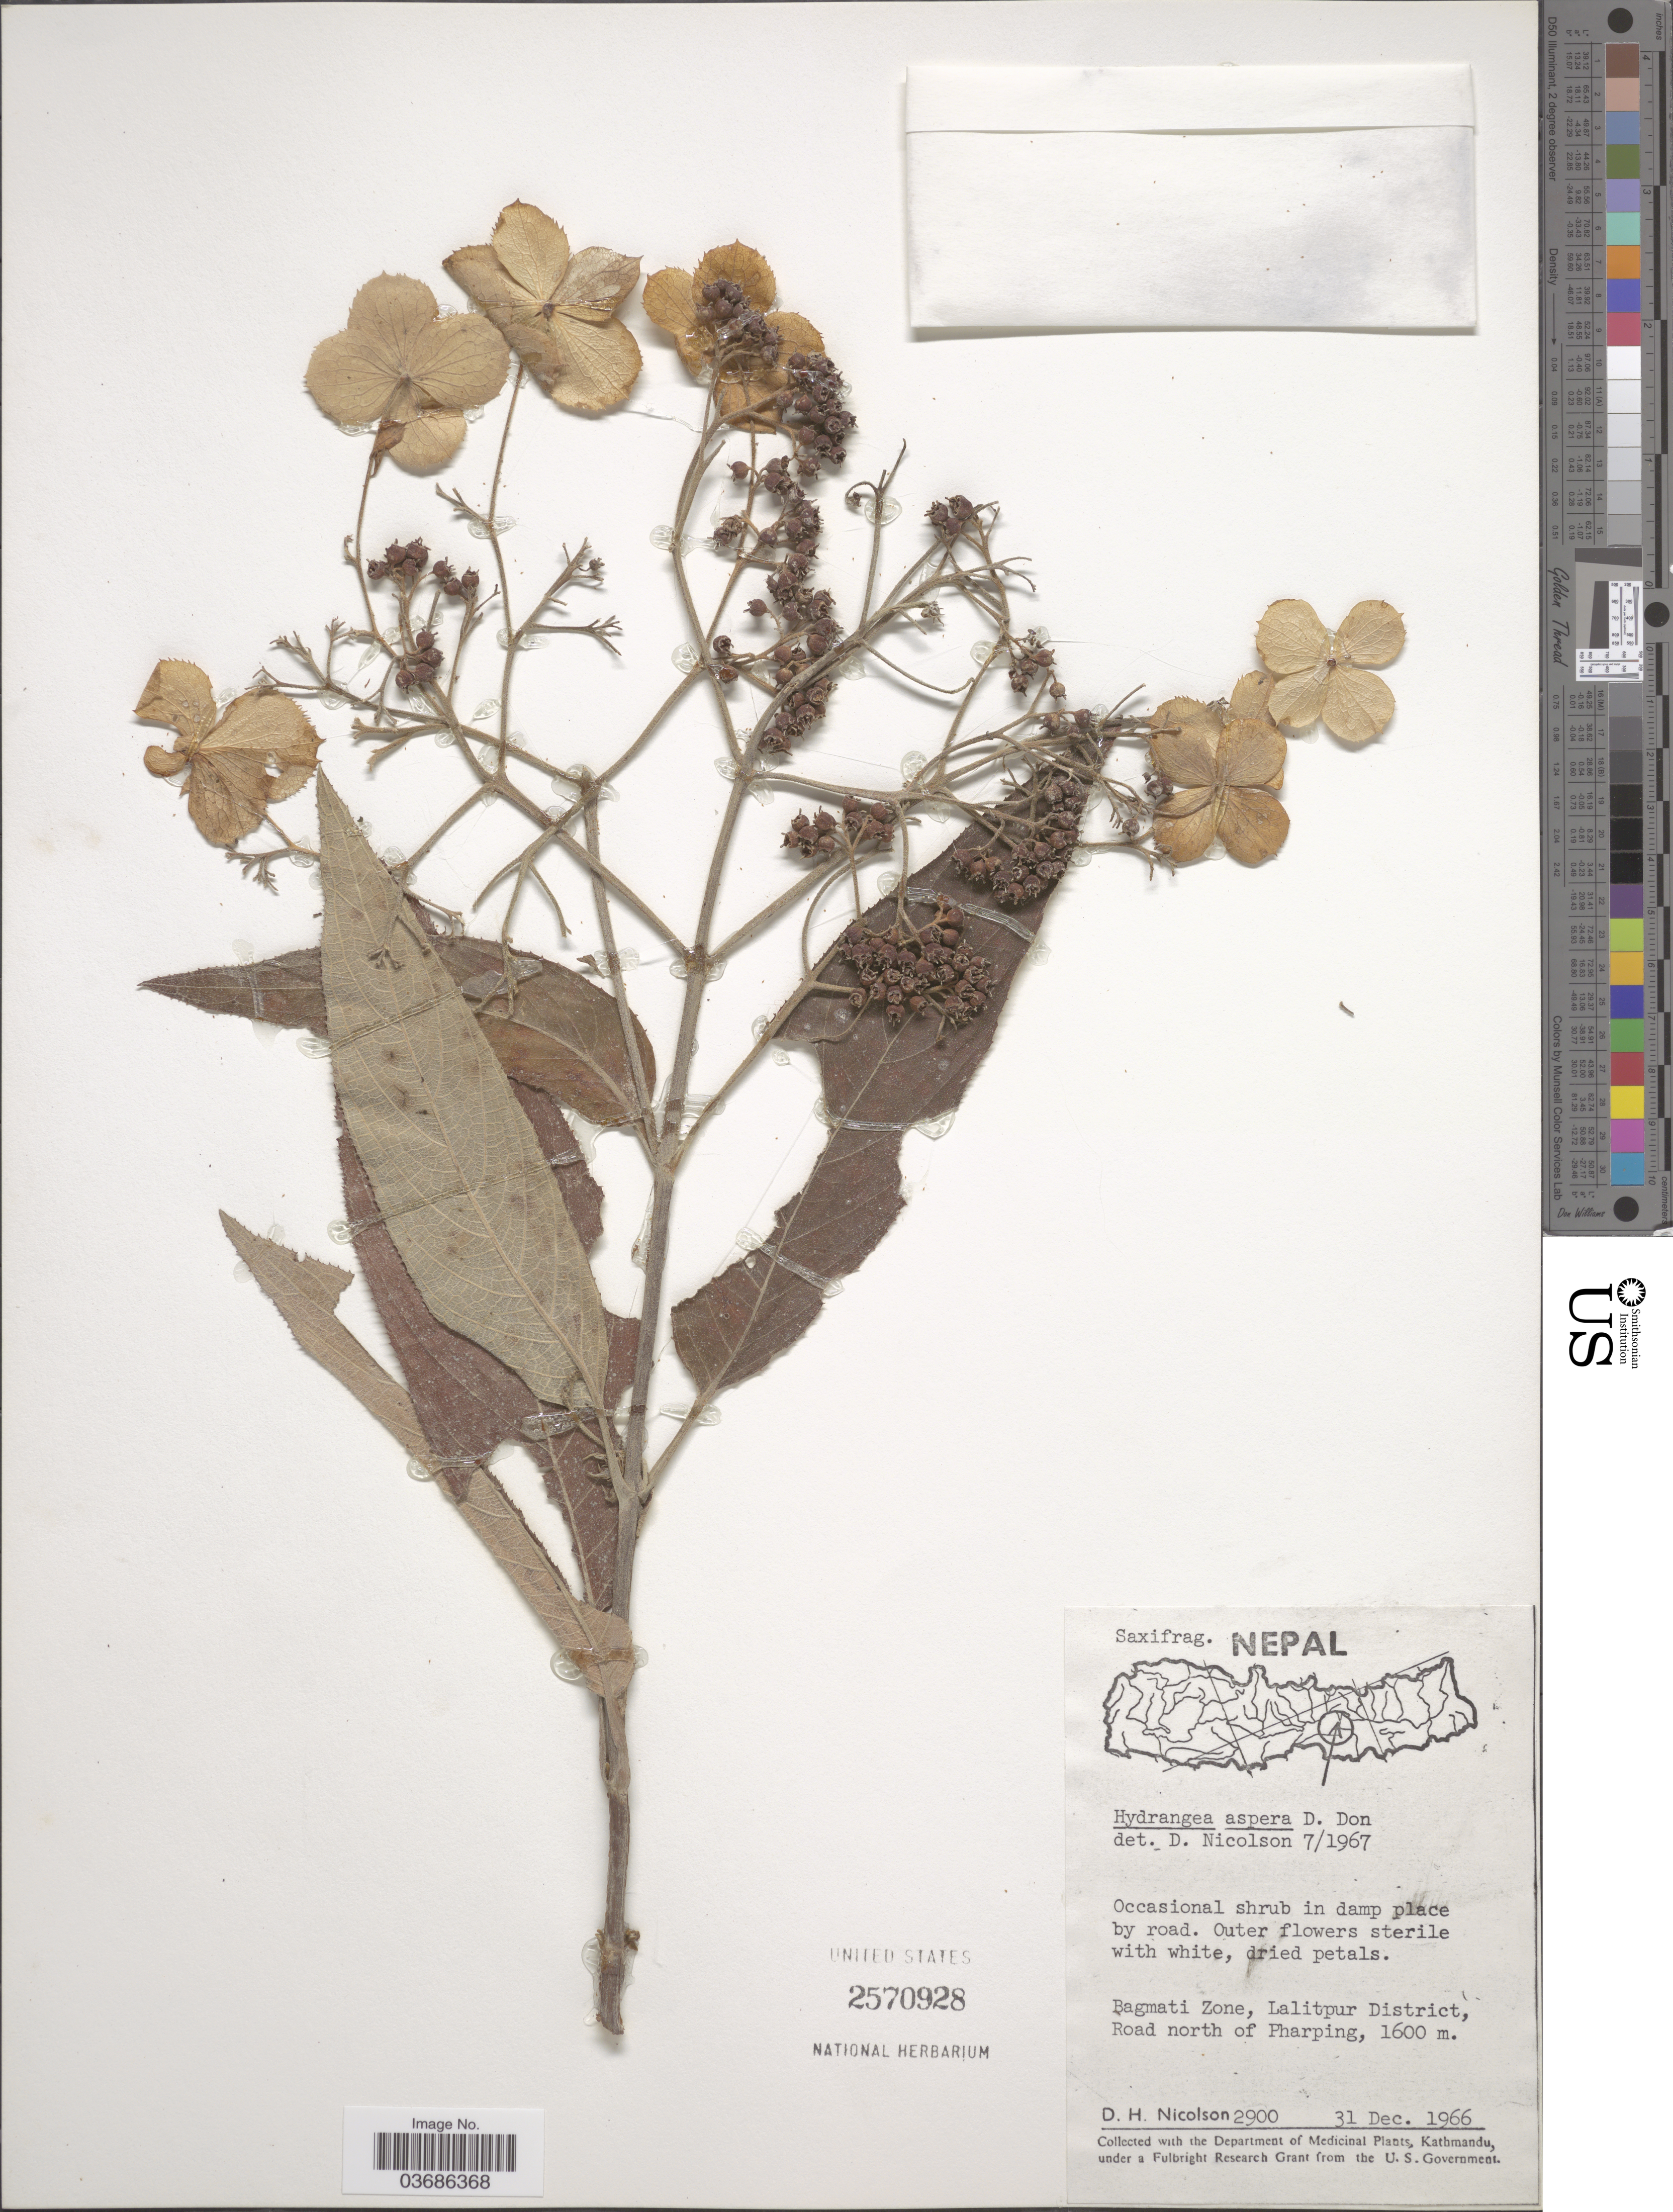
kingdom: Plantae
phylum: Tracheophyta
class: Magnoliopsida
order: Cornales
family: Hydrangeaceae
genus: Hydrangea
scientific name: Hydrangea aspera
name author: Buch.-Ham. ex D. Don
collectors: D. H. Nicolson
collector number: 2900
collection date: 1966-12-31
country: Nepal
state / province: Bagmati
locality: Bagmati Zone, Lalitpur District, Road north of Pharping.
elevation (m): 1600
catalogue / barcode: US 2570928